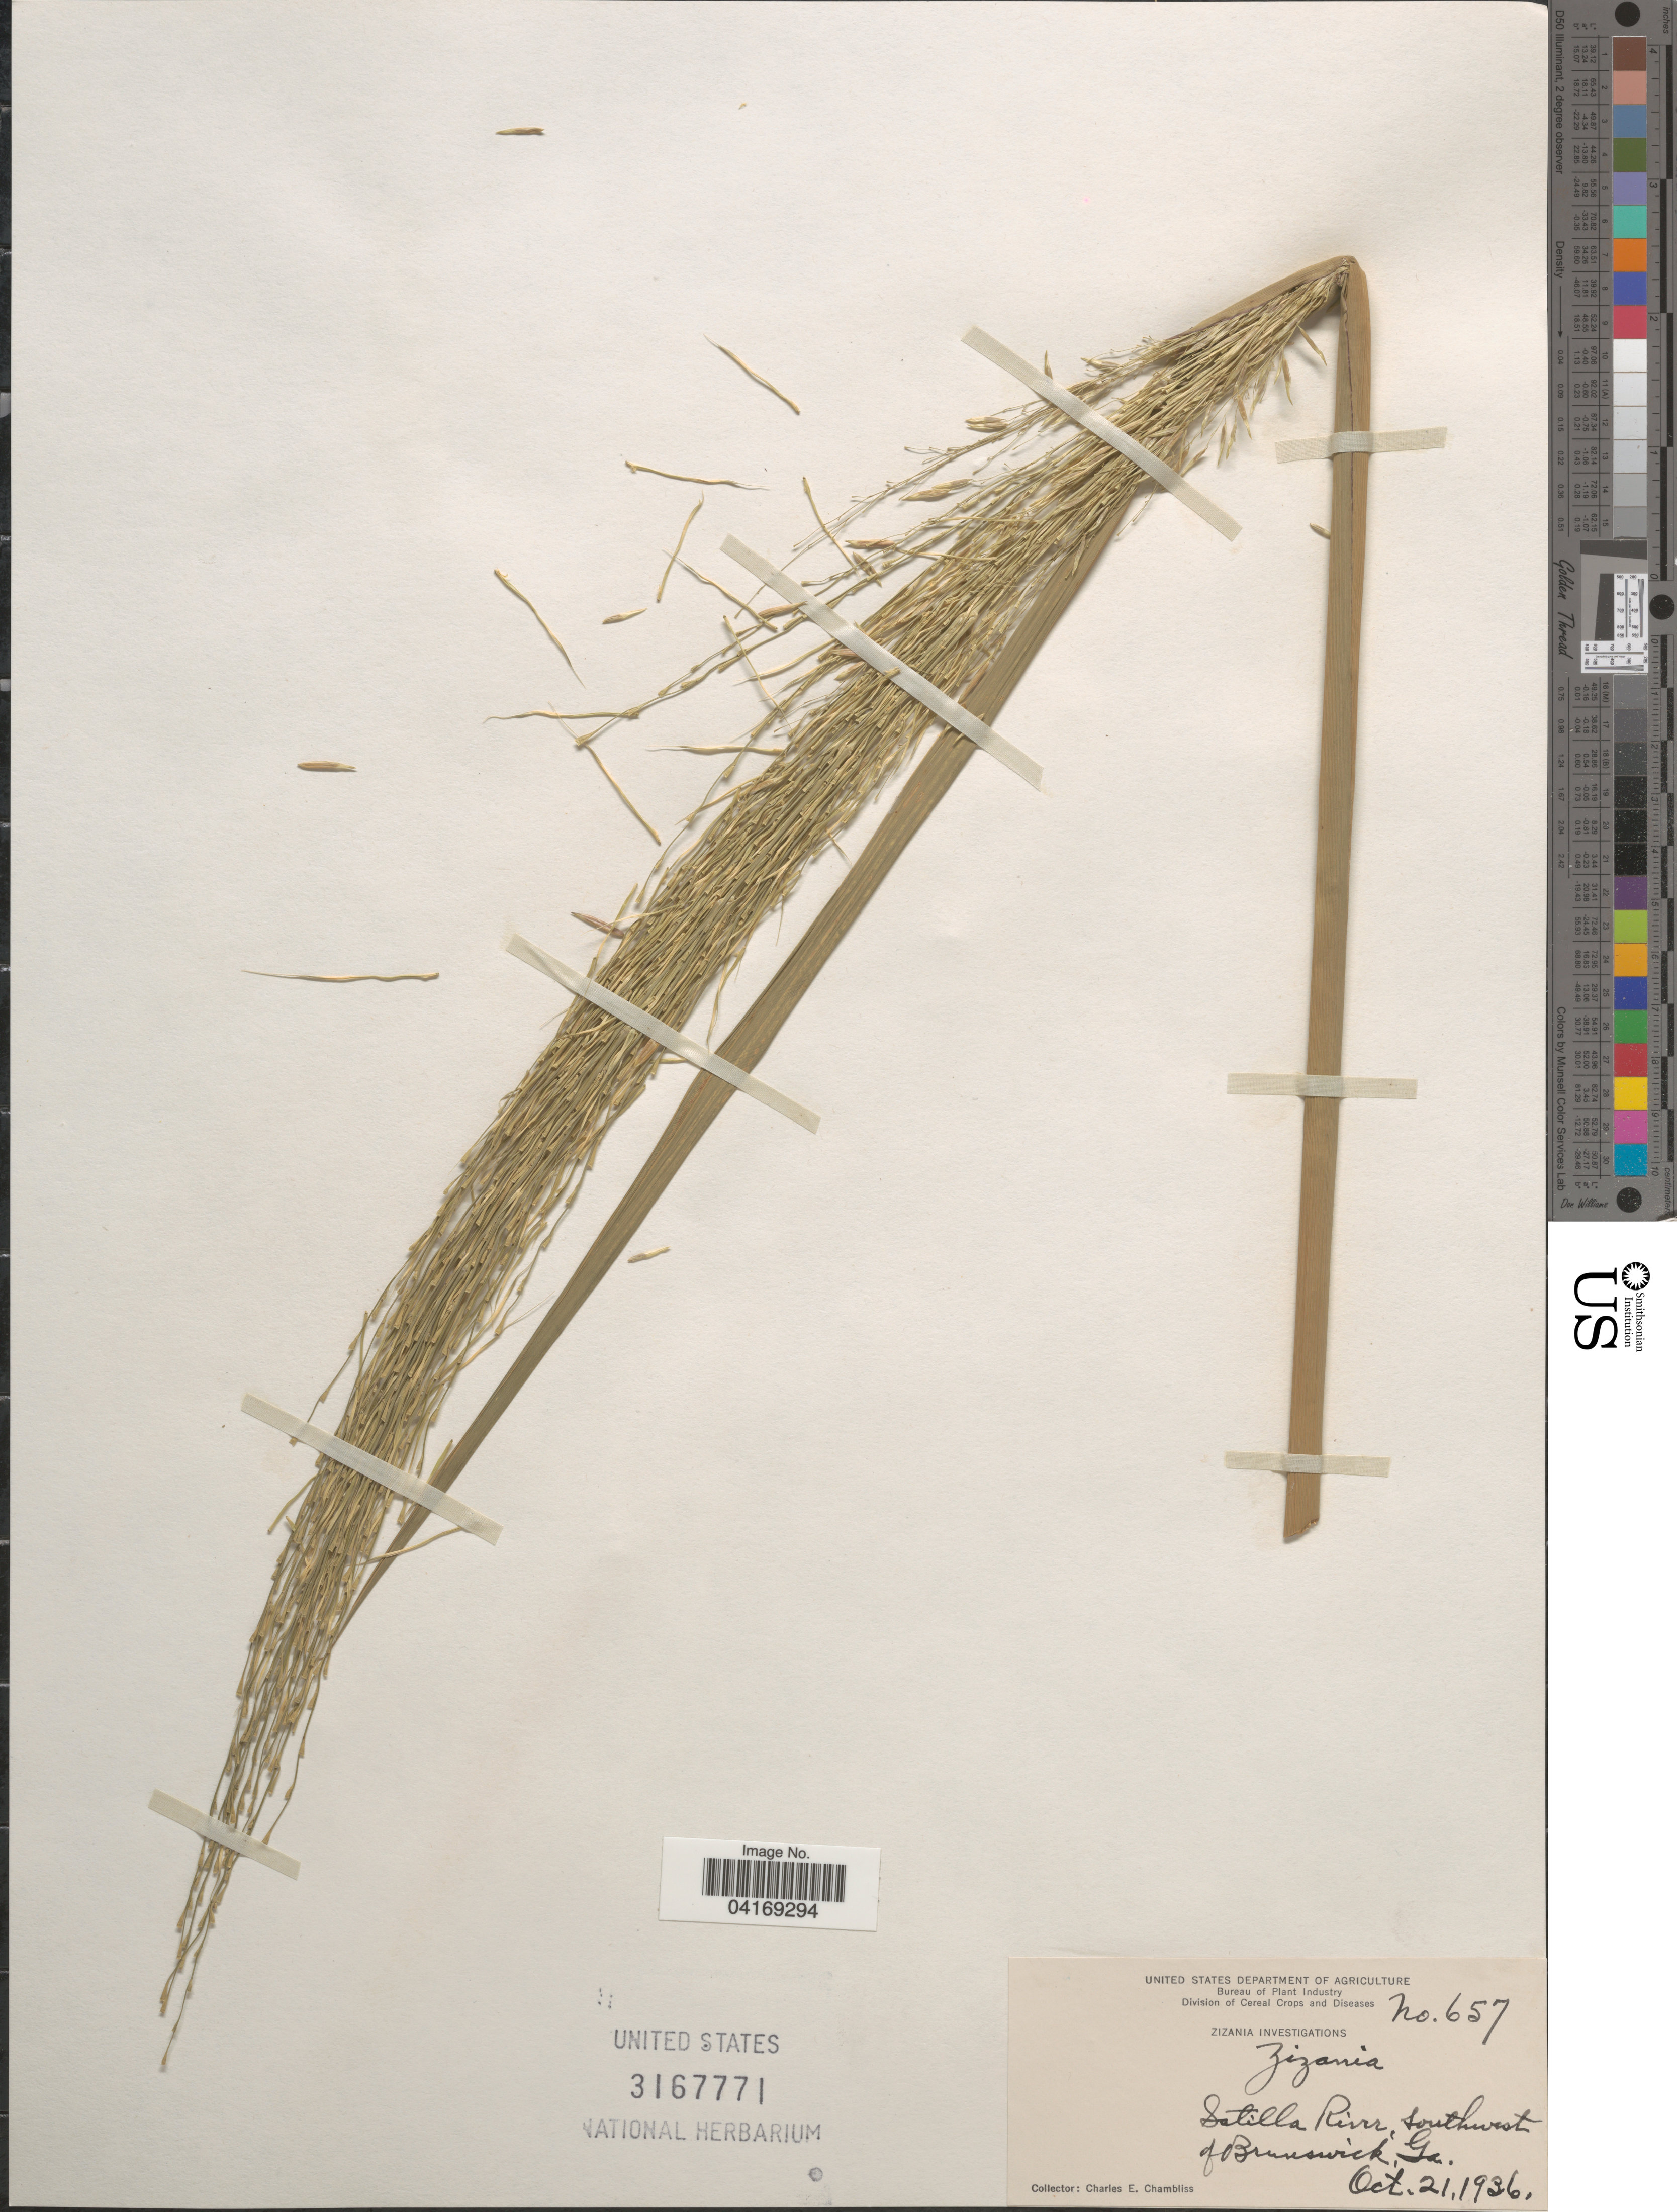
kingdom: Plantae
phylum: Tracheophyta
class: Liliopsida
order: Poales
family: Poaceae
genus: Zizania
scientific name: Zizania sp.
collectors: C. Chambliss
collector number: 657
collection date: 1936-10-21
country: United States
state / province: Georgia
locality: Satilla River, southwest of Brunswick.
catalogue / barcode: US 3167771